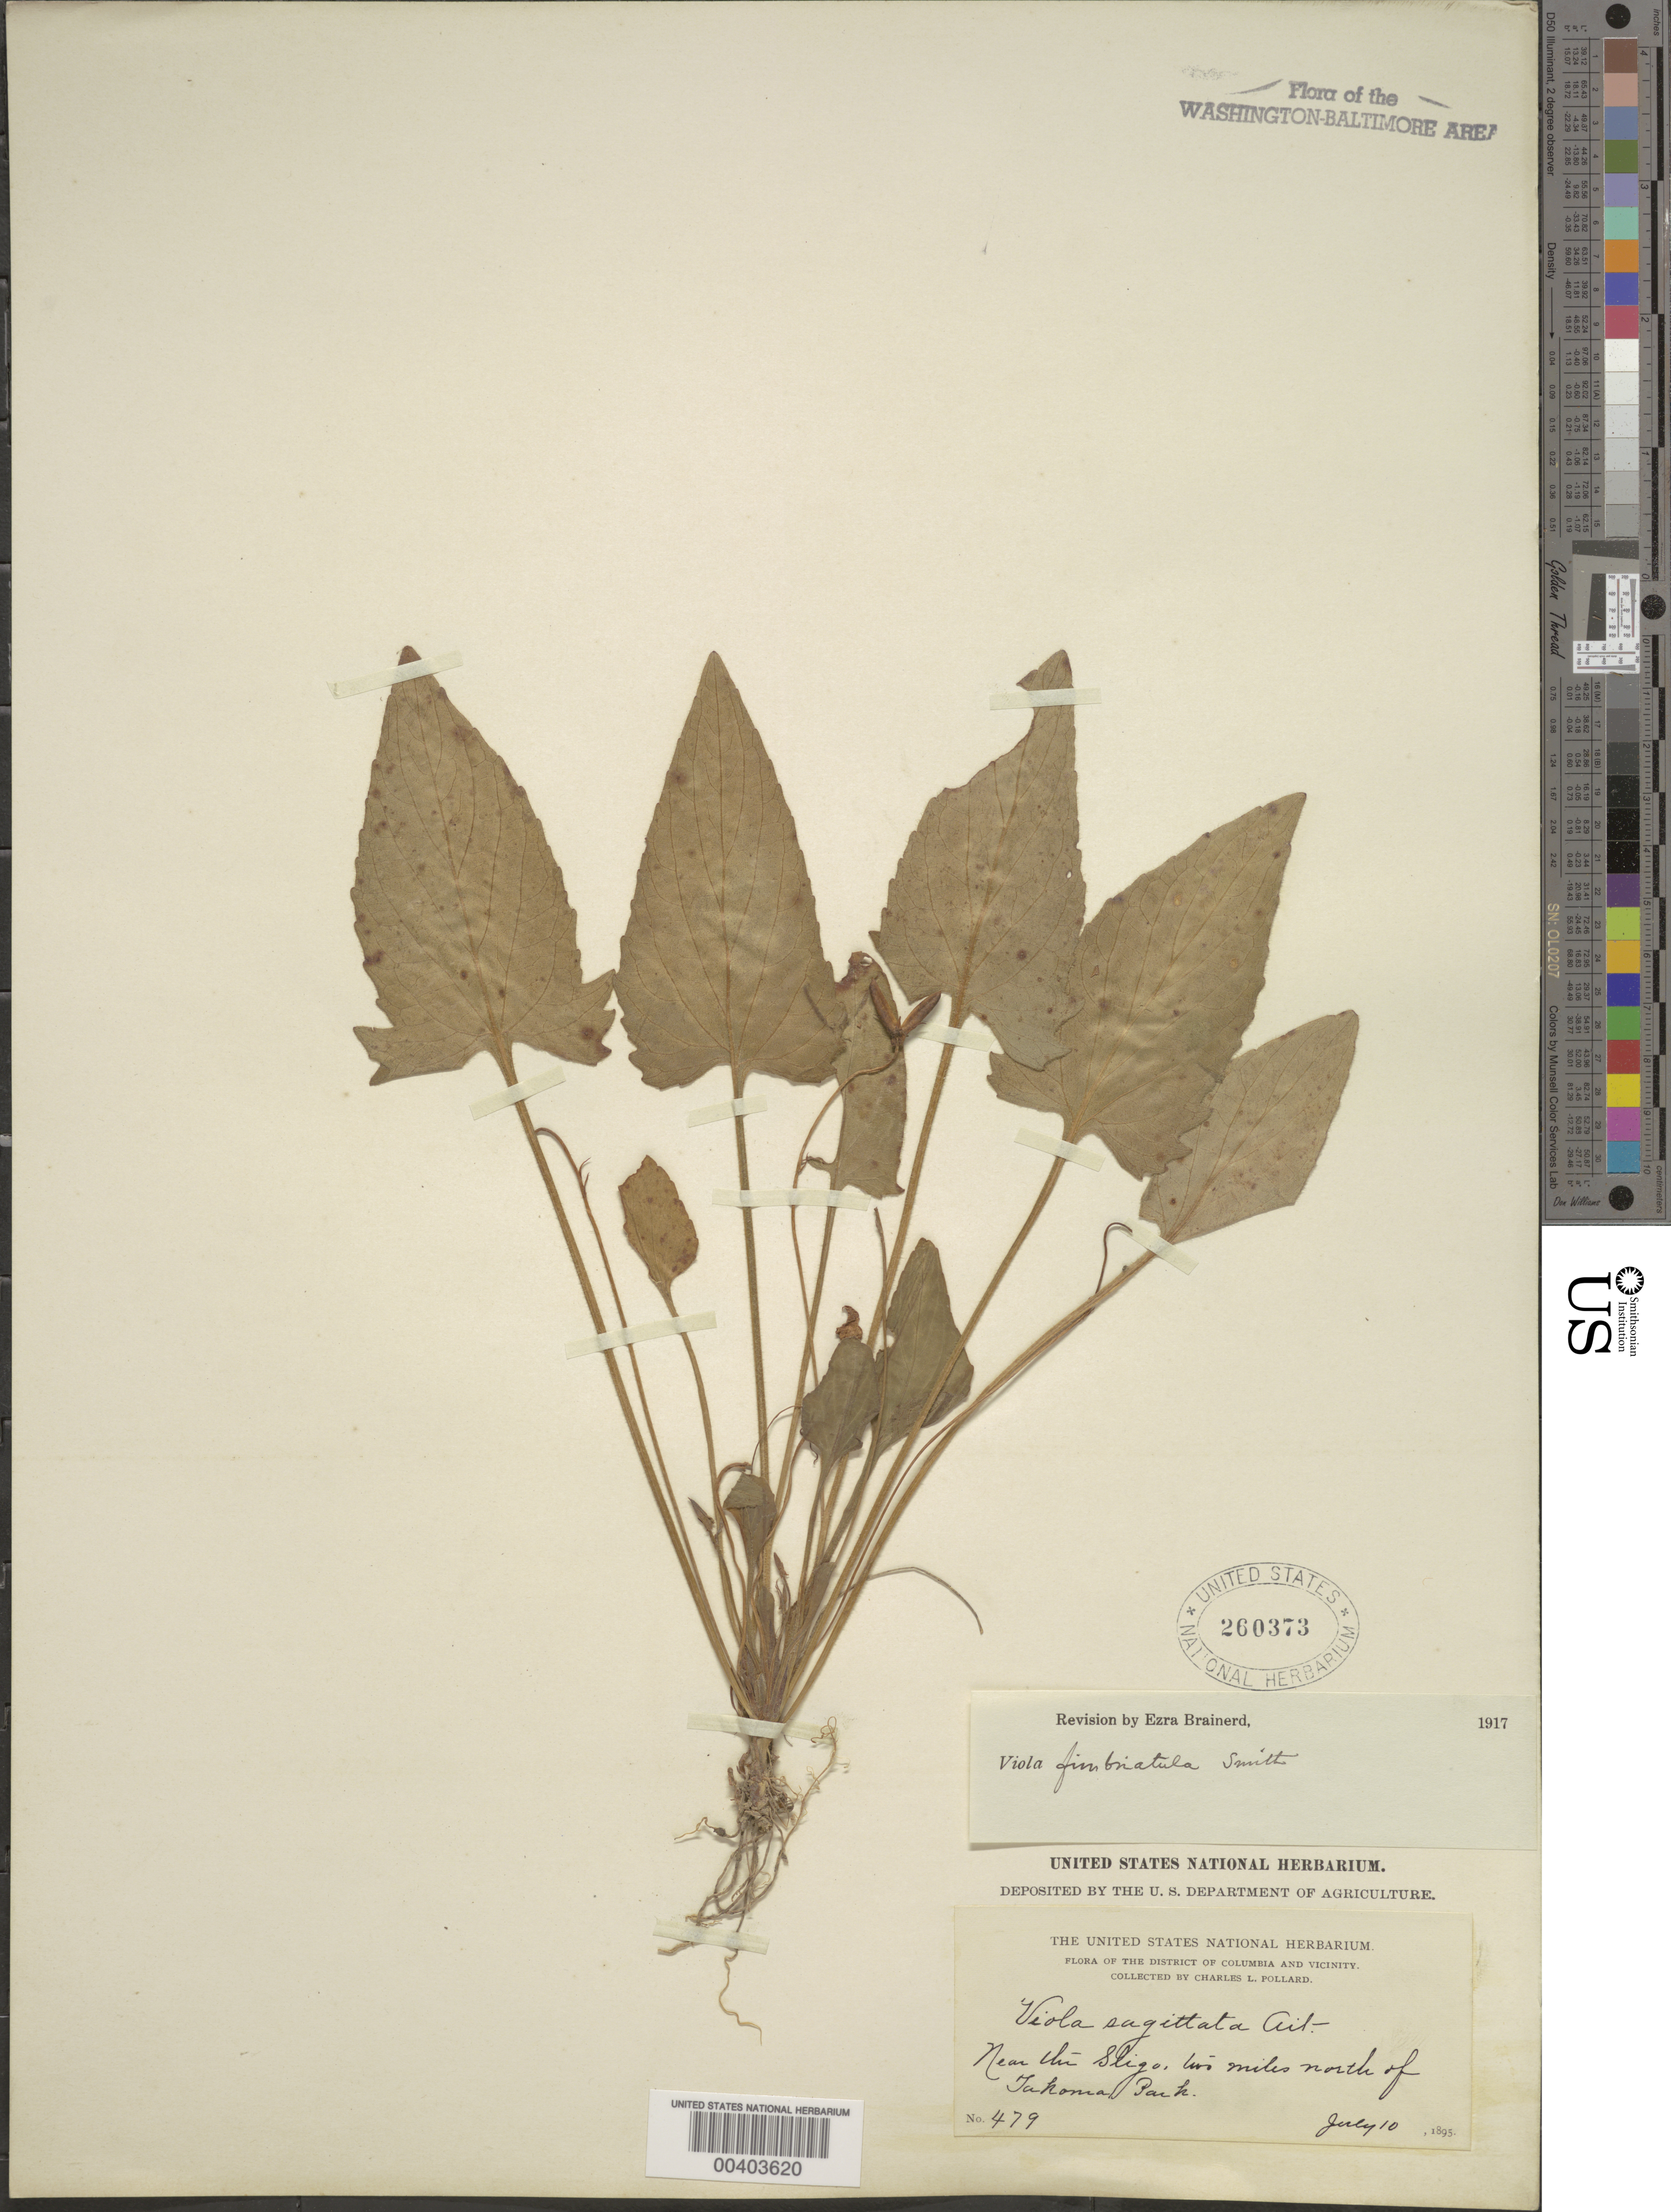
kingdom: Plantae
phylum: Tracheophyta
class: Magnoliopsida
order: Malpighiales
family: Violaceae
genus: Viola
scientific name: Viola sagittata var. ovata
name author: (Nutt.) Torr. & A. Gray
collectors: C. L. Pollard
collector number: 479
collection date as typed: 10 Jul 1895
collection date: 1895-07-10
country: United States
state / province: Maryland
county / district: Montgomery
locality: Sligo vicinity, north of Takoma Park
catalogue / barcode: US 260373